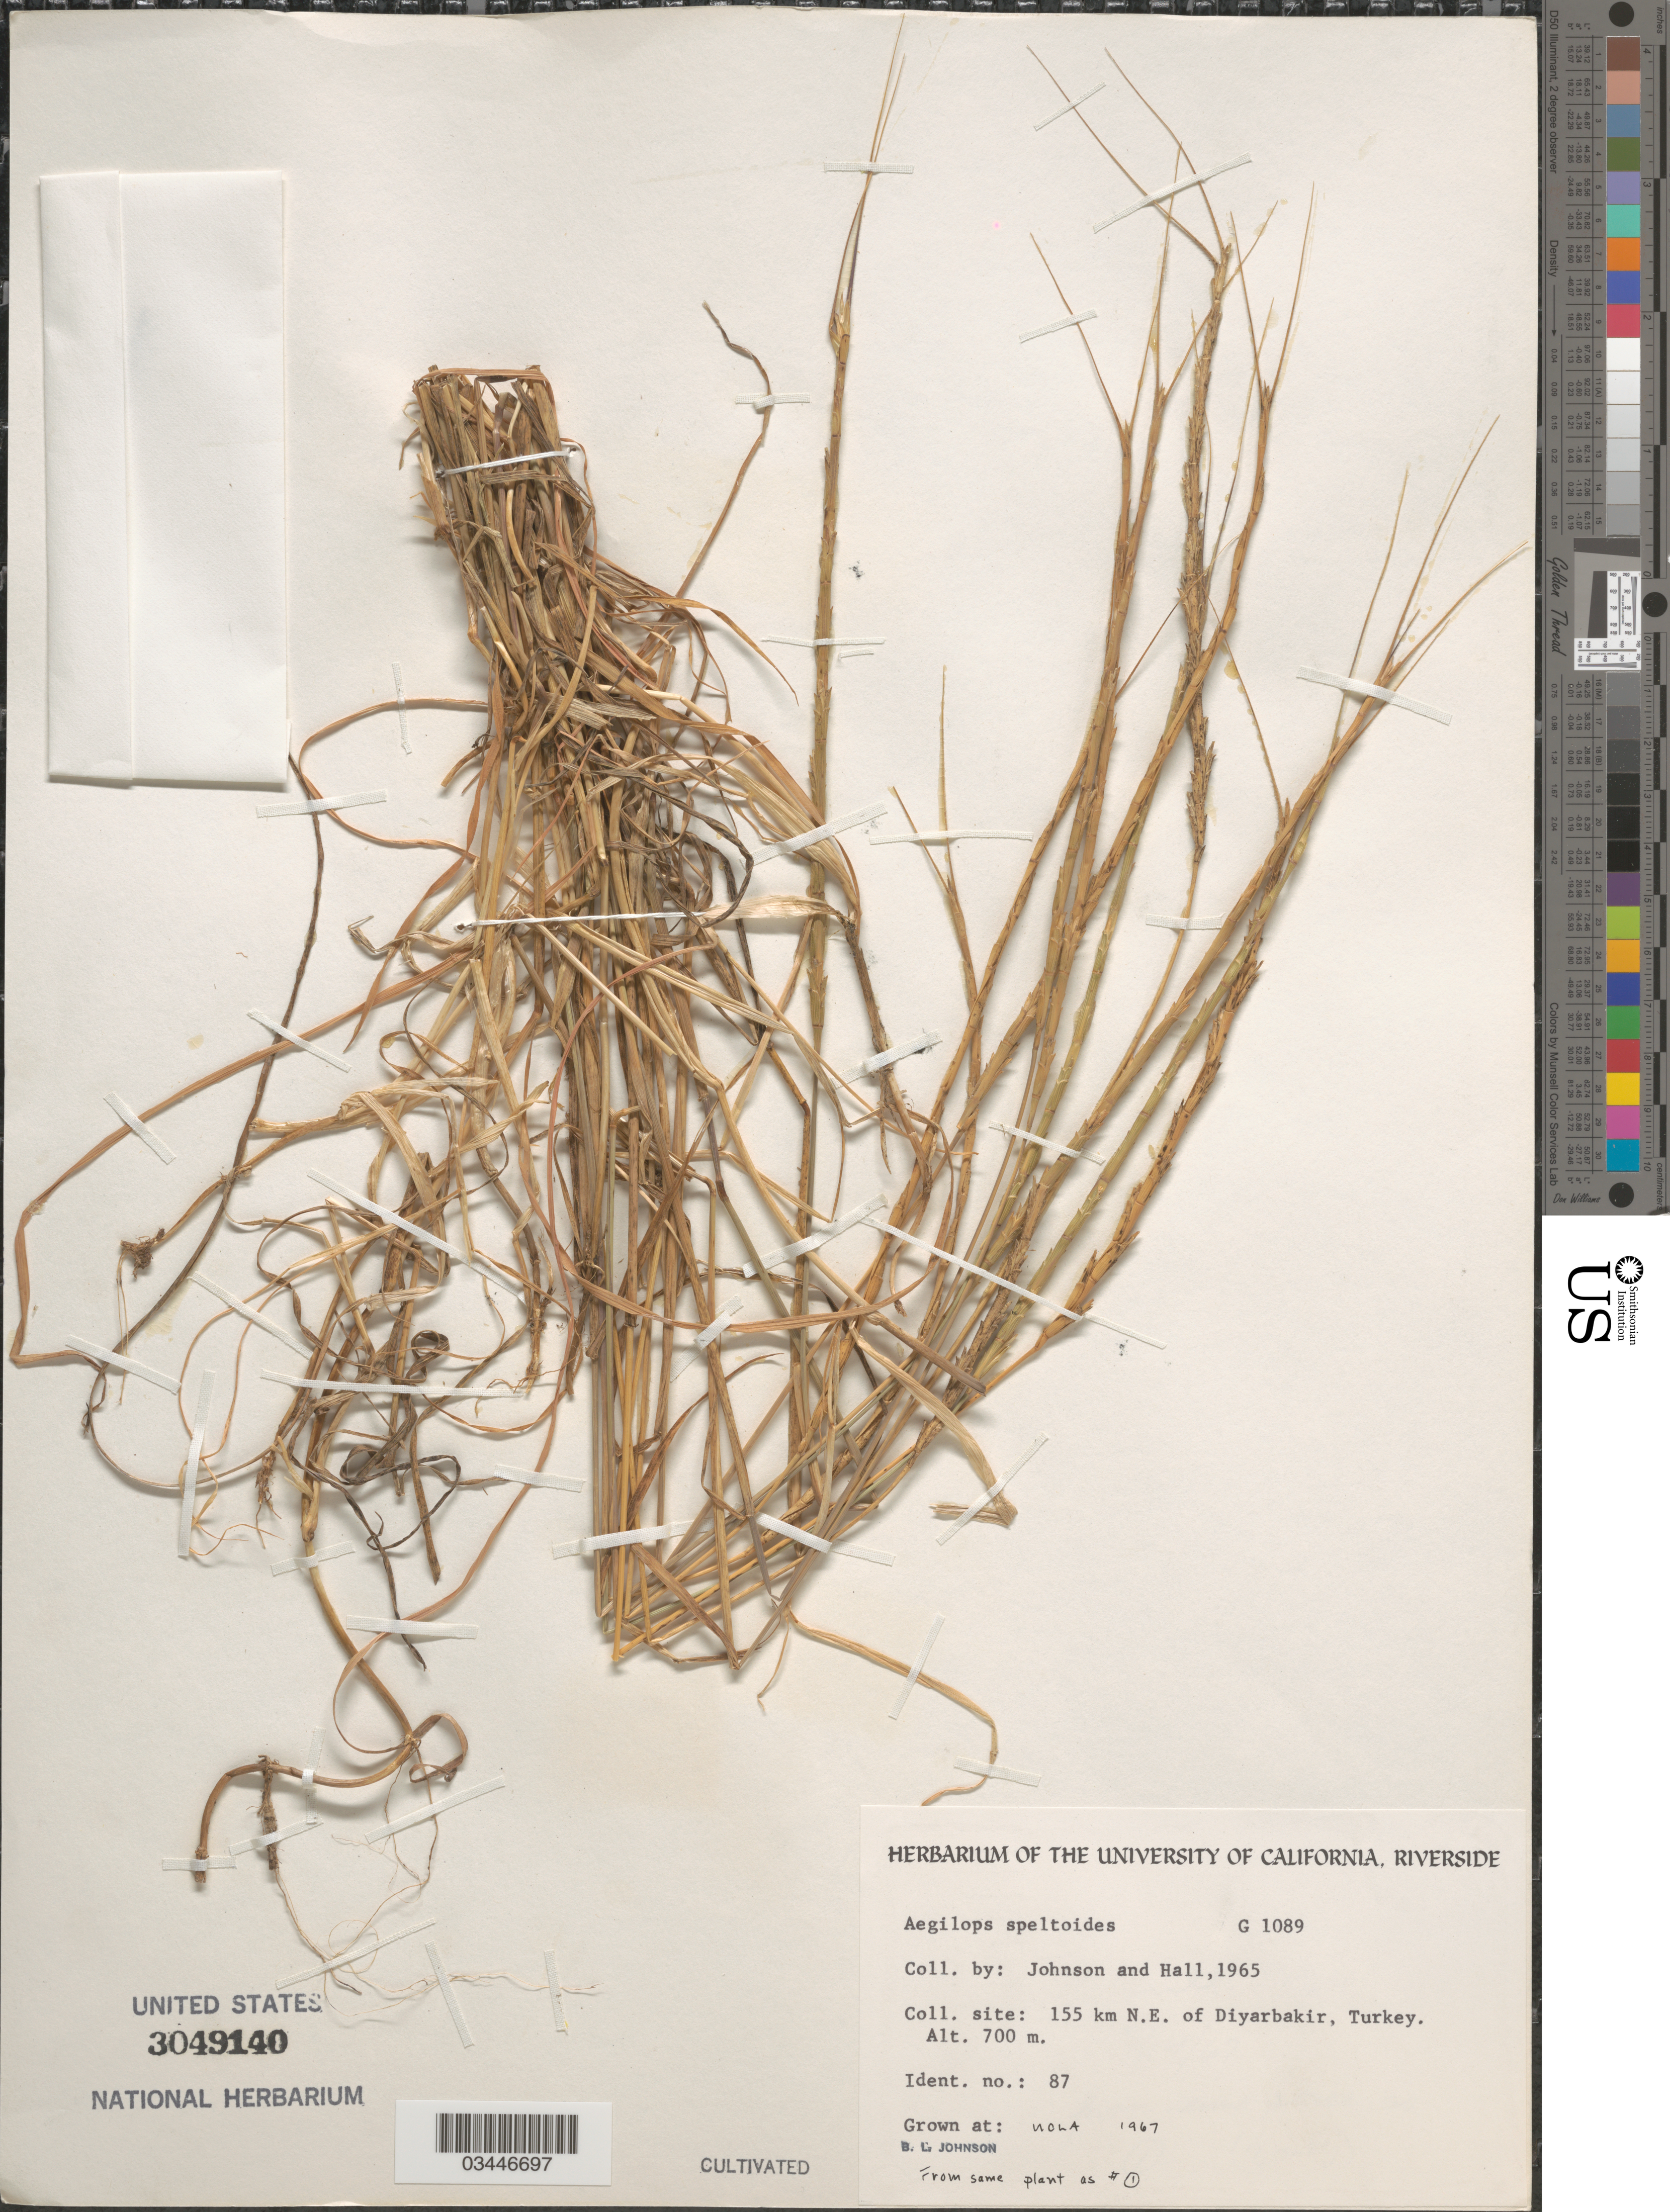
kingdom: Plantae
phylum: Tracheophyta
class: Liliopsida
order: Poales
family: Poaceae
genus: Aegilops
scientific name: Aegilops speltoides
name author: Tausch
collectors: B. Johnson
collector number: G1089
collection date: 1967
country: United States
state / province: California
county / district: Los Angeles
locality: UCLA.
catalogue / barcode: US 3049140